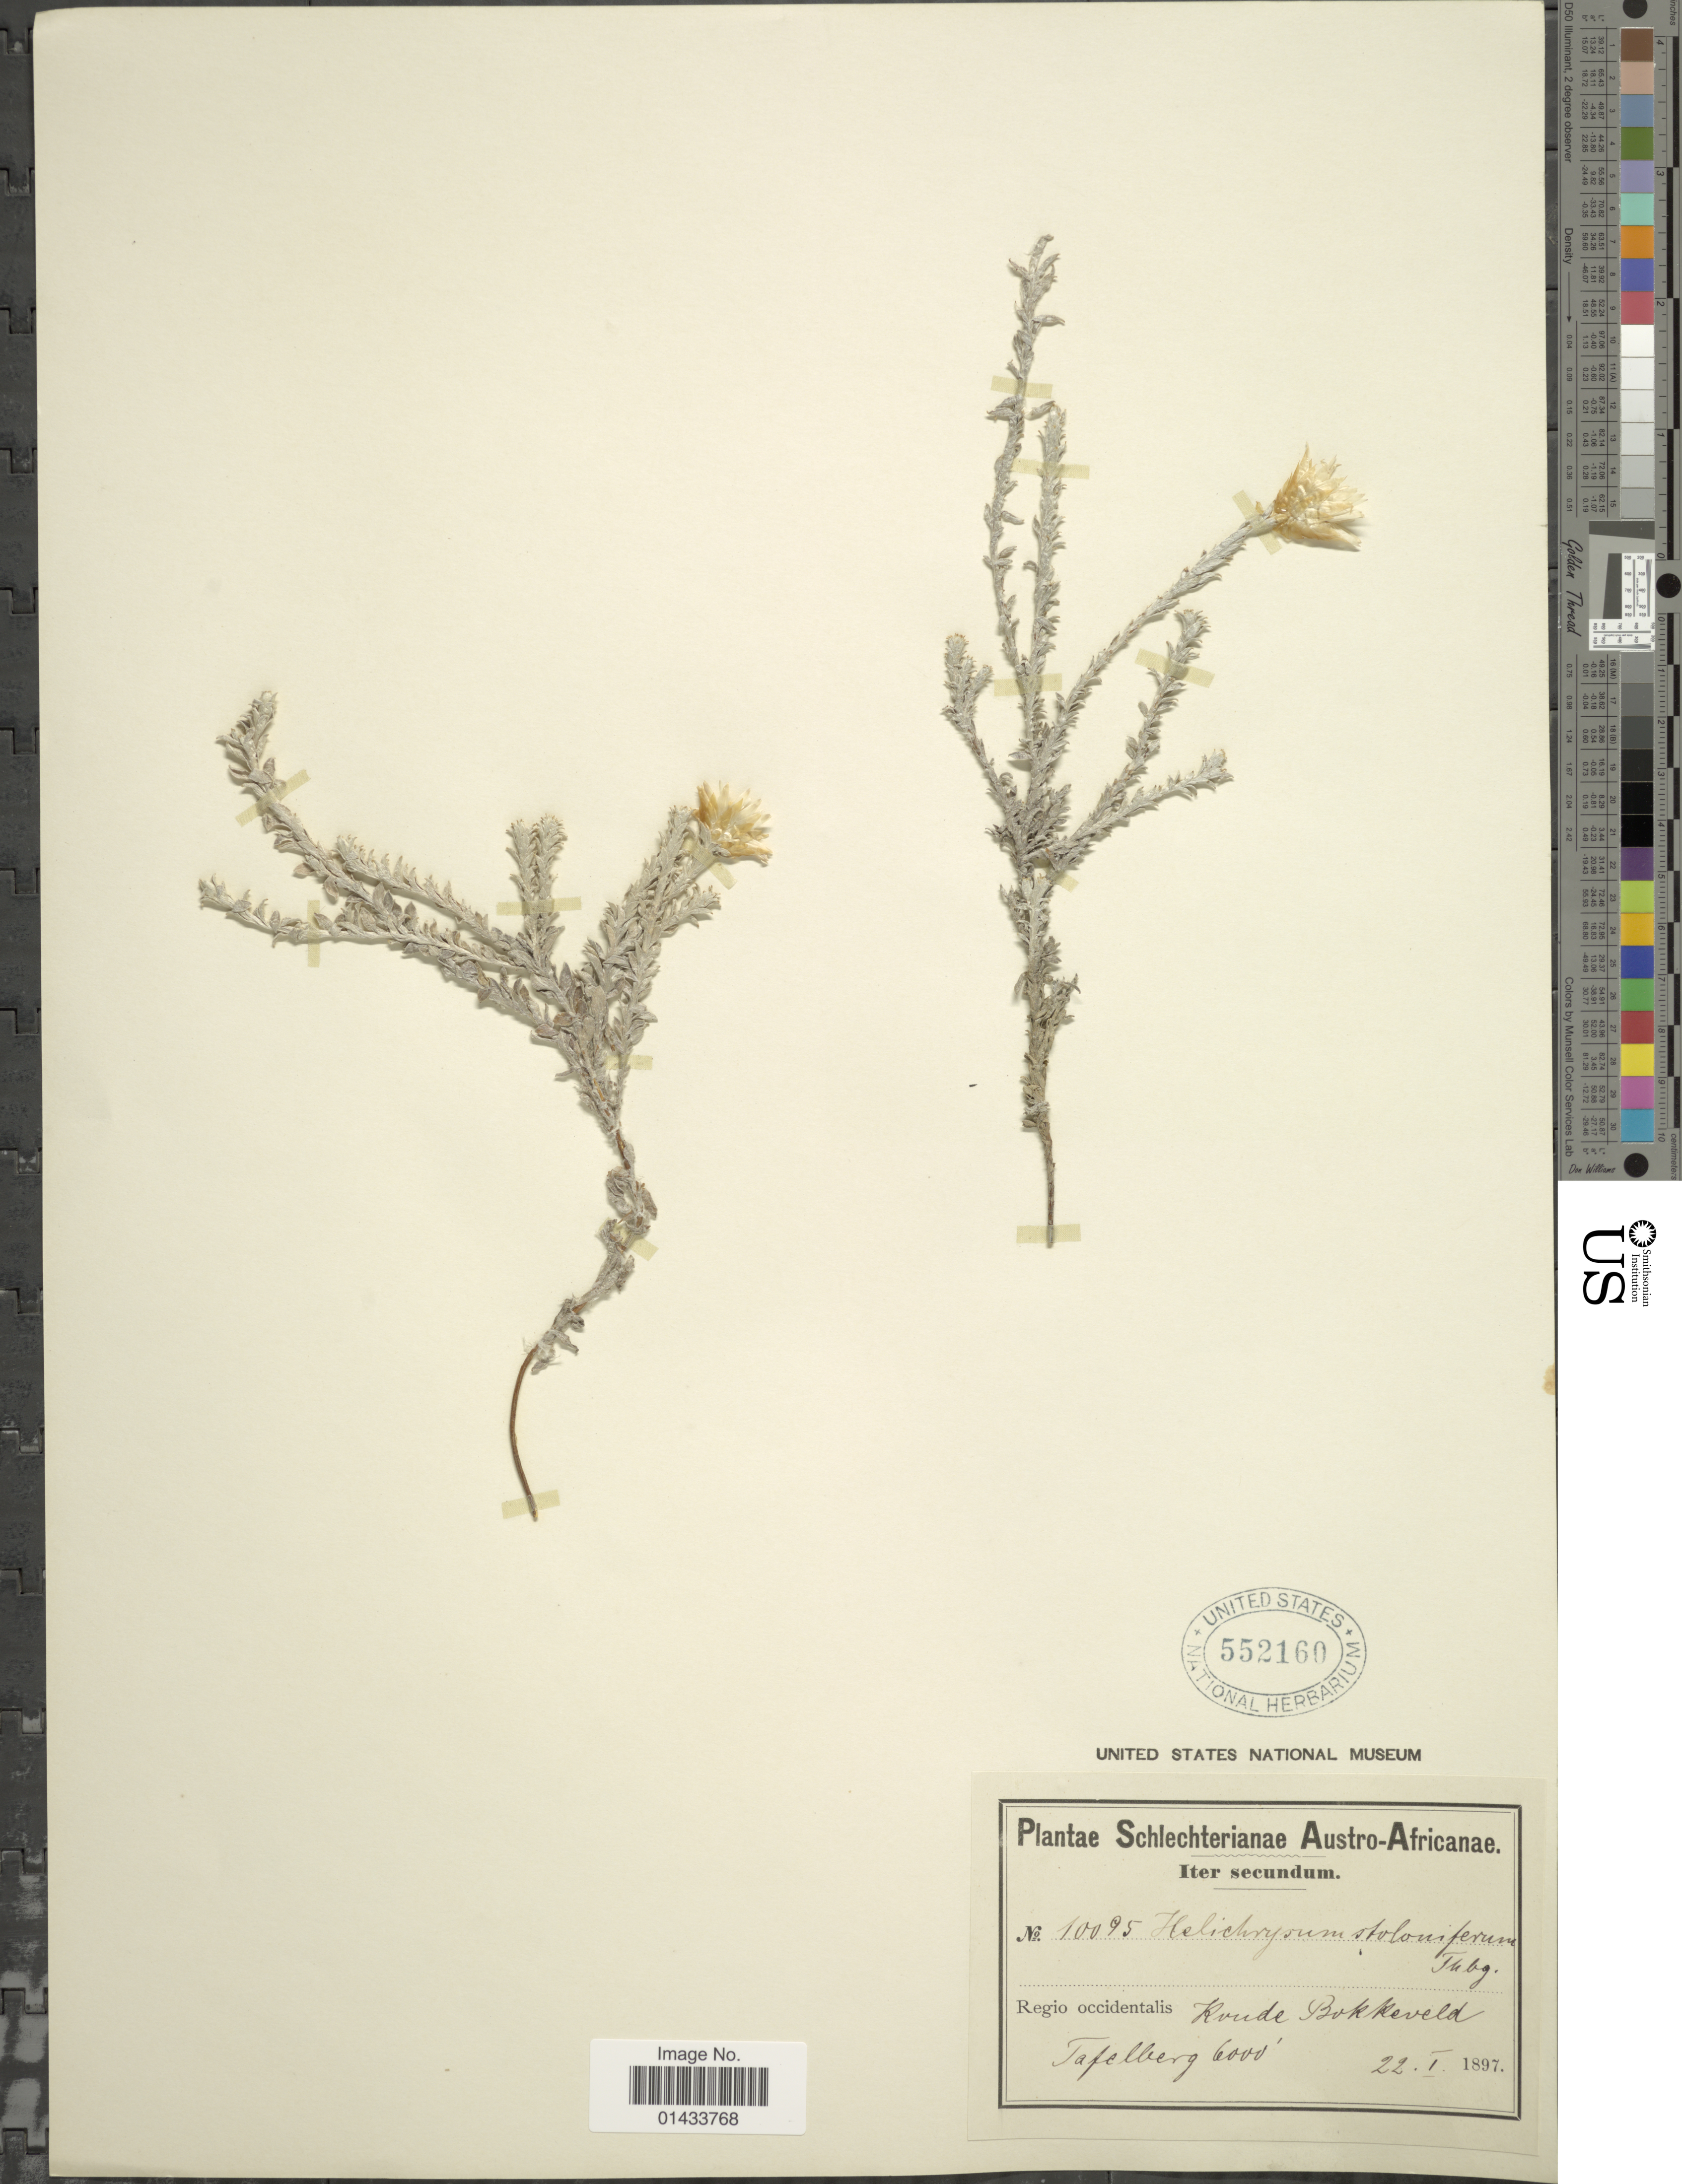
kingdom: Plantae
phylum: Tracheophyta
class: Magnoliopsida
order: Asterales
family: Asteraceae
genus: Helichrysum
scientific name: Helichrysum stoloniferum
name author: (L. f.) Willd.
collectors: Schlechter, --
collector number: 10095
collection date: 1897-01-22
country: South Africa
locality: Regio occidentalis Koude Bokkeveld, Tafelberg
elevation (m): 1829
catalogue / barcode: US 552160